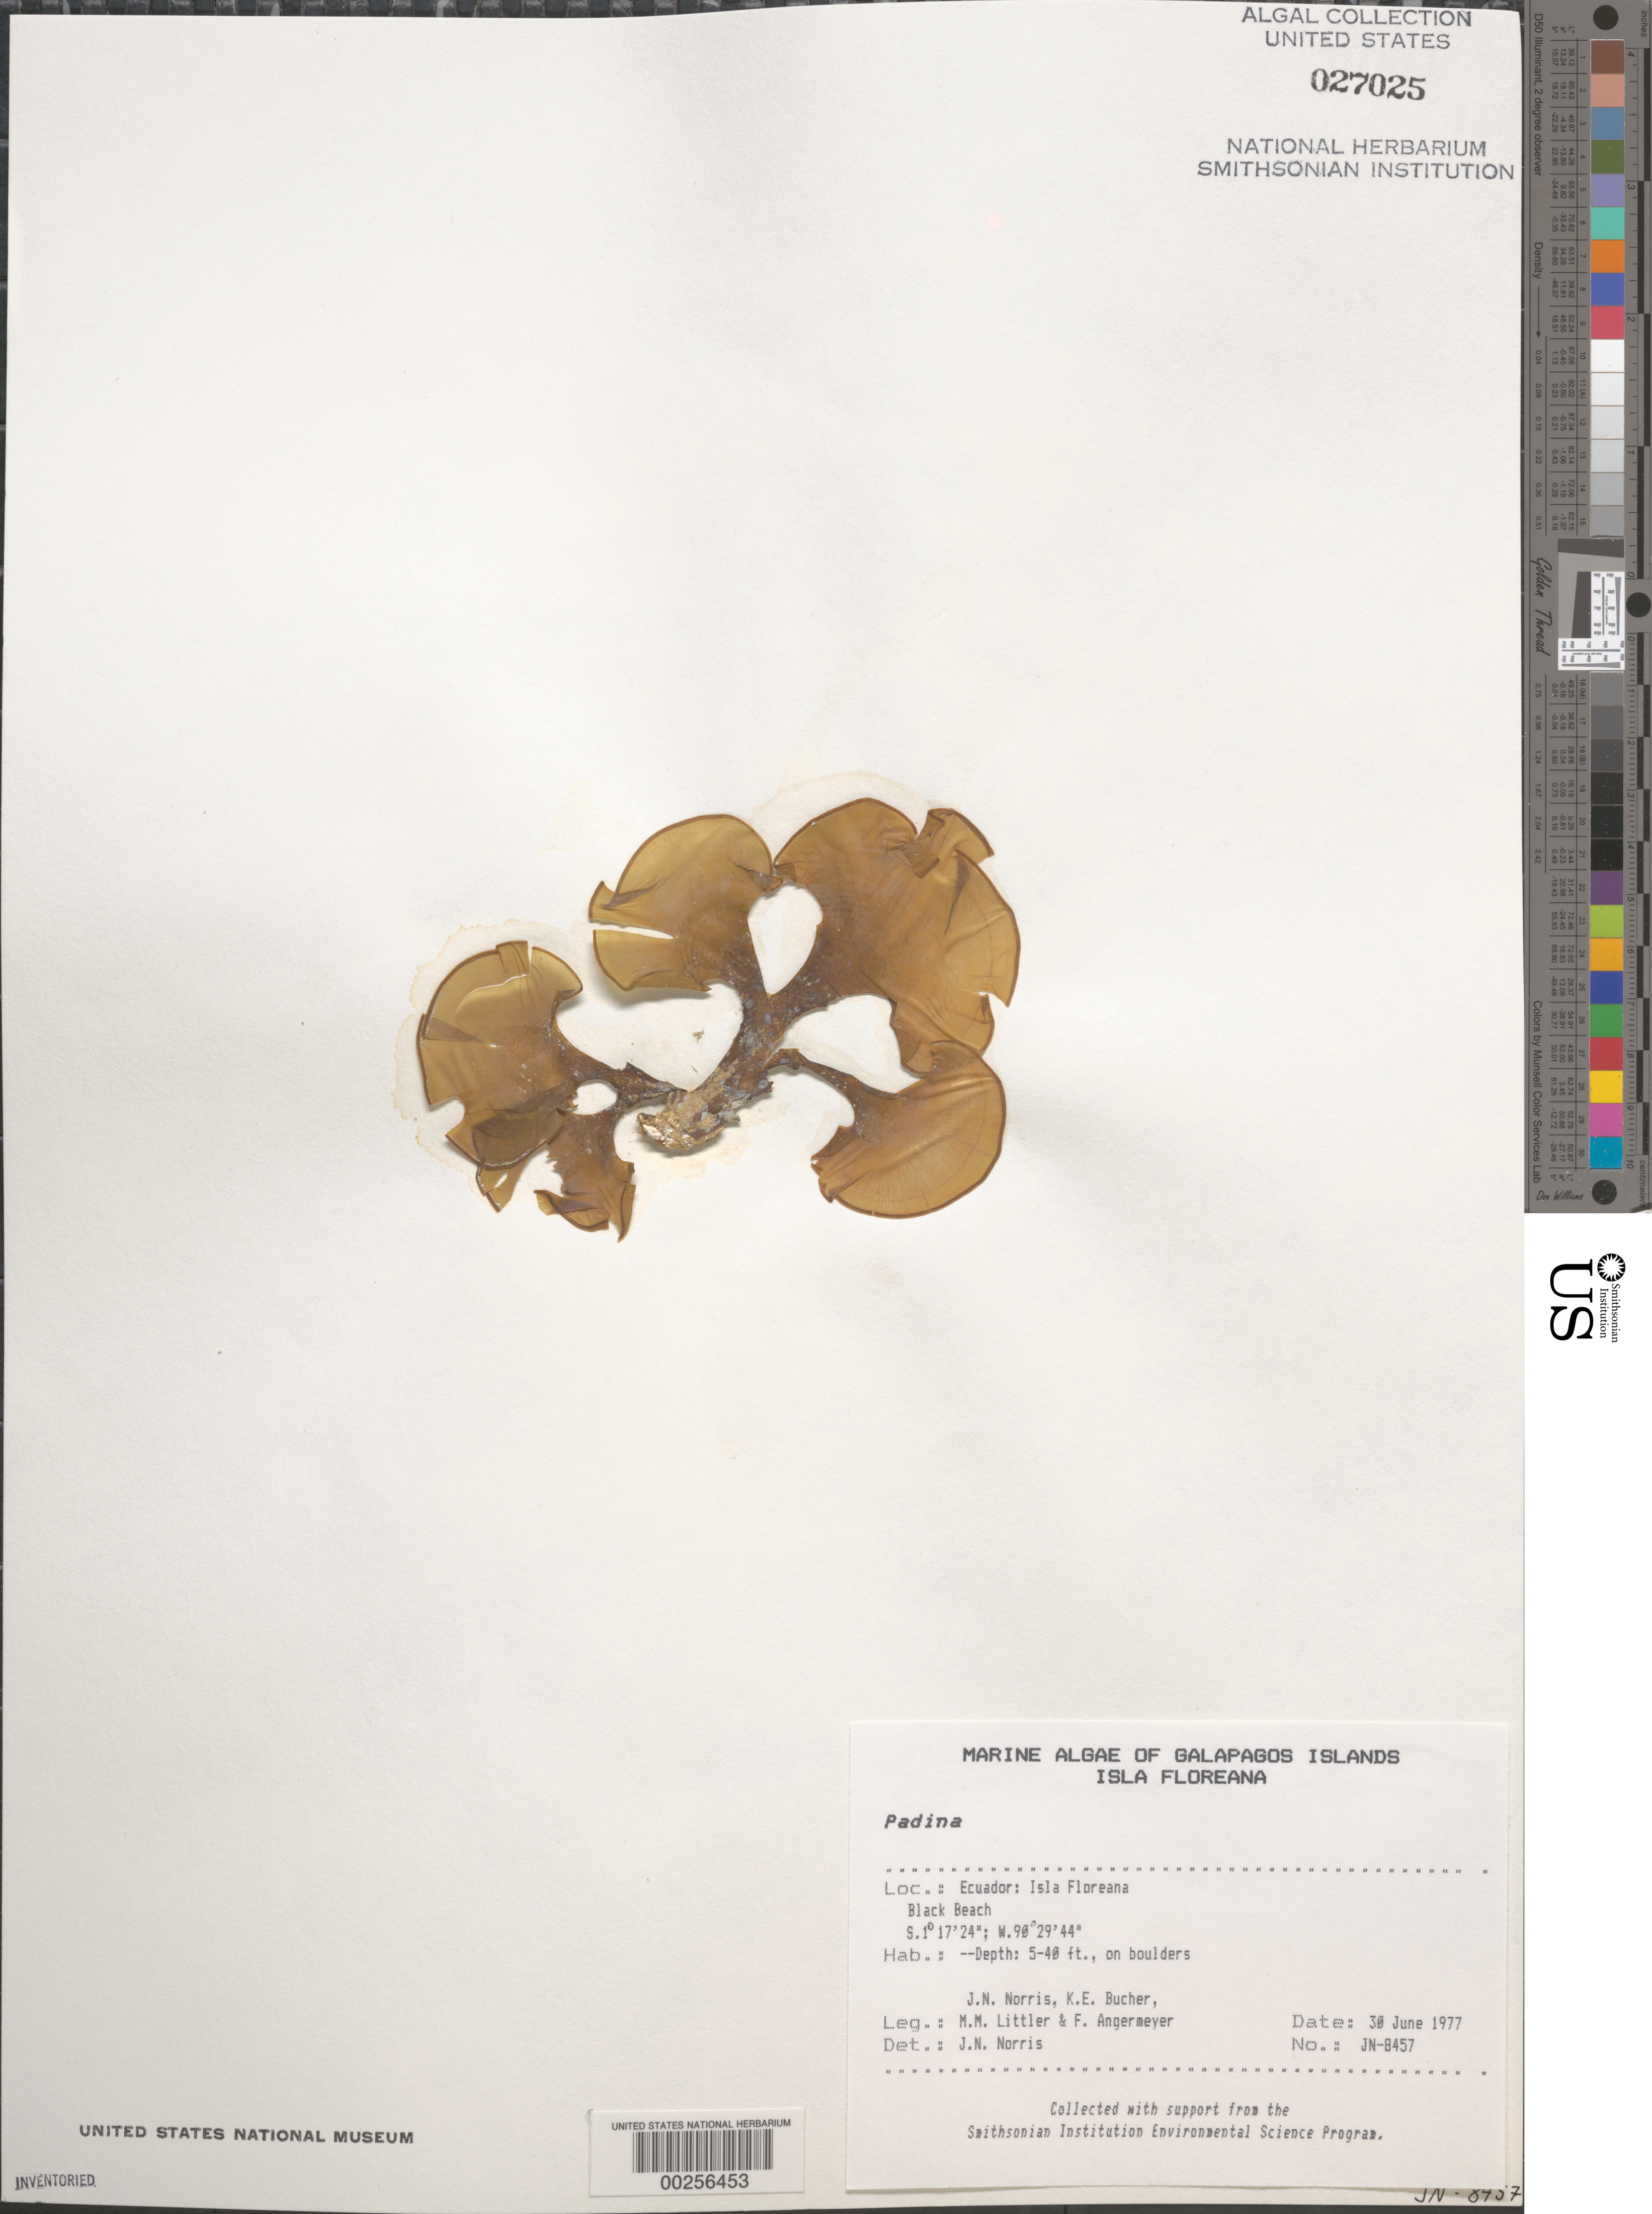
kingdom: Chromista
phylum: Ochrophyta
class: Phaeophyceae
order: Dictyotales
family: Dictyotaceae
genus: Padina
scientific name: Padina sp.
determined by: Norris, James N.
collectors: J. N. Norris, K. E. Bucher, M. M. Littler & F. Angermeyer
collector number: JN-8457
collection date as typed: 30 Jun 1977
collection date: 1977-06-30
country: Ecuador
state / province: Colón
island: Floreana [Charles, Santa Maria]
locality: Black Beach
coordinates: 1 17' 24" S, 90 29' 44" W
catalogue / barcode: US 27025